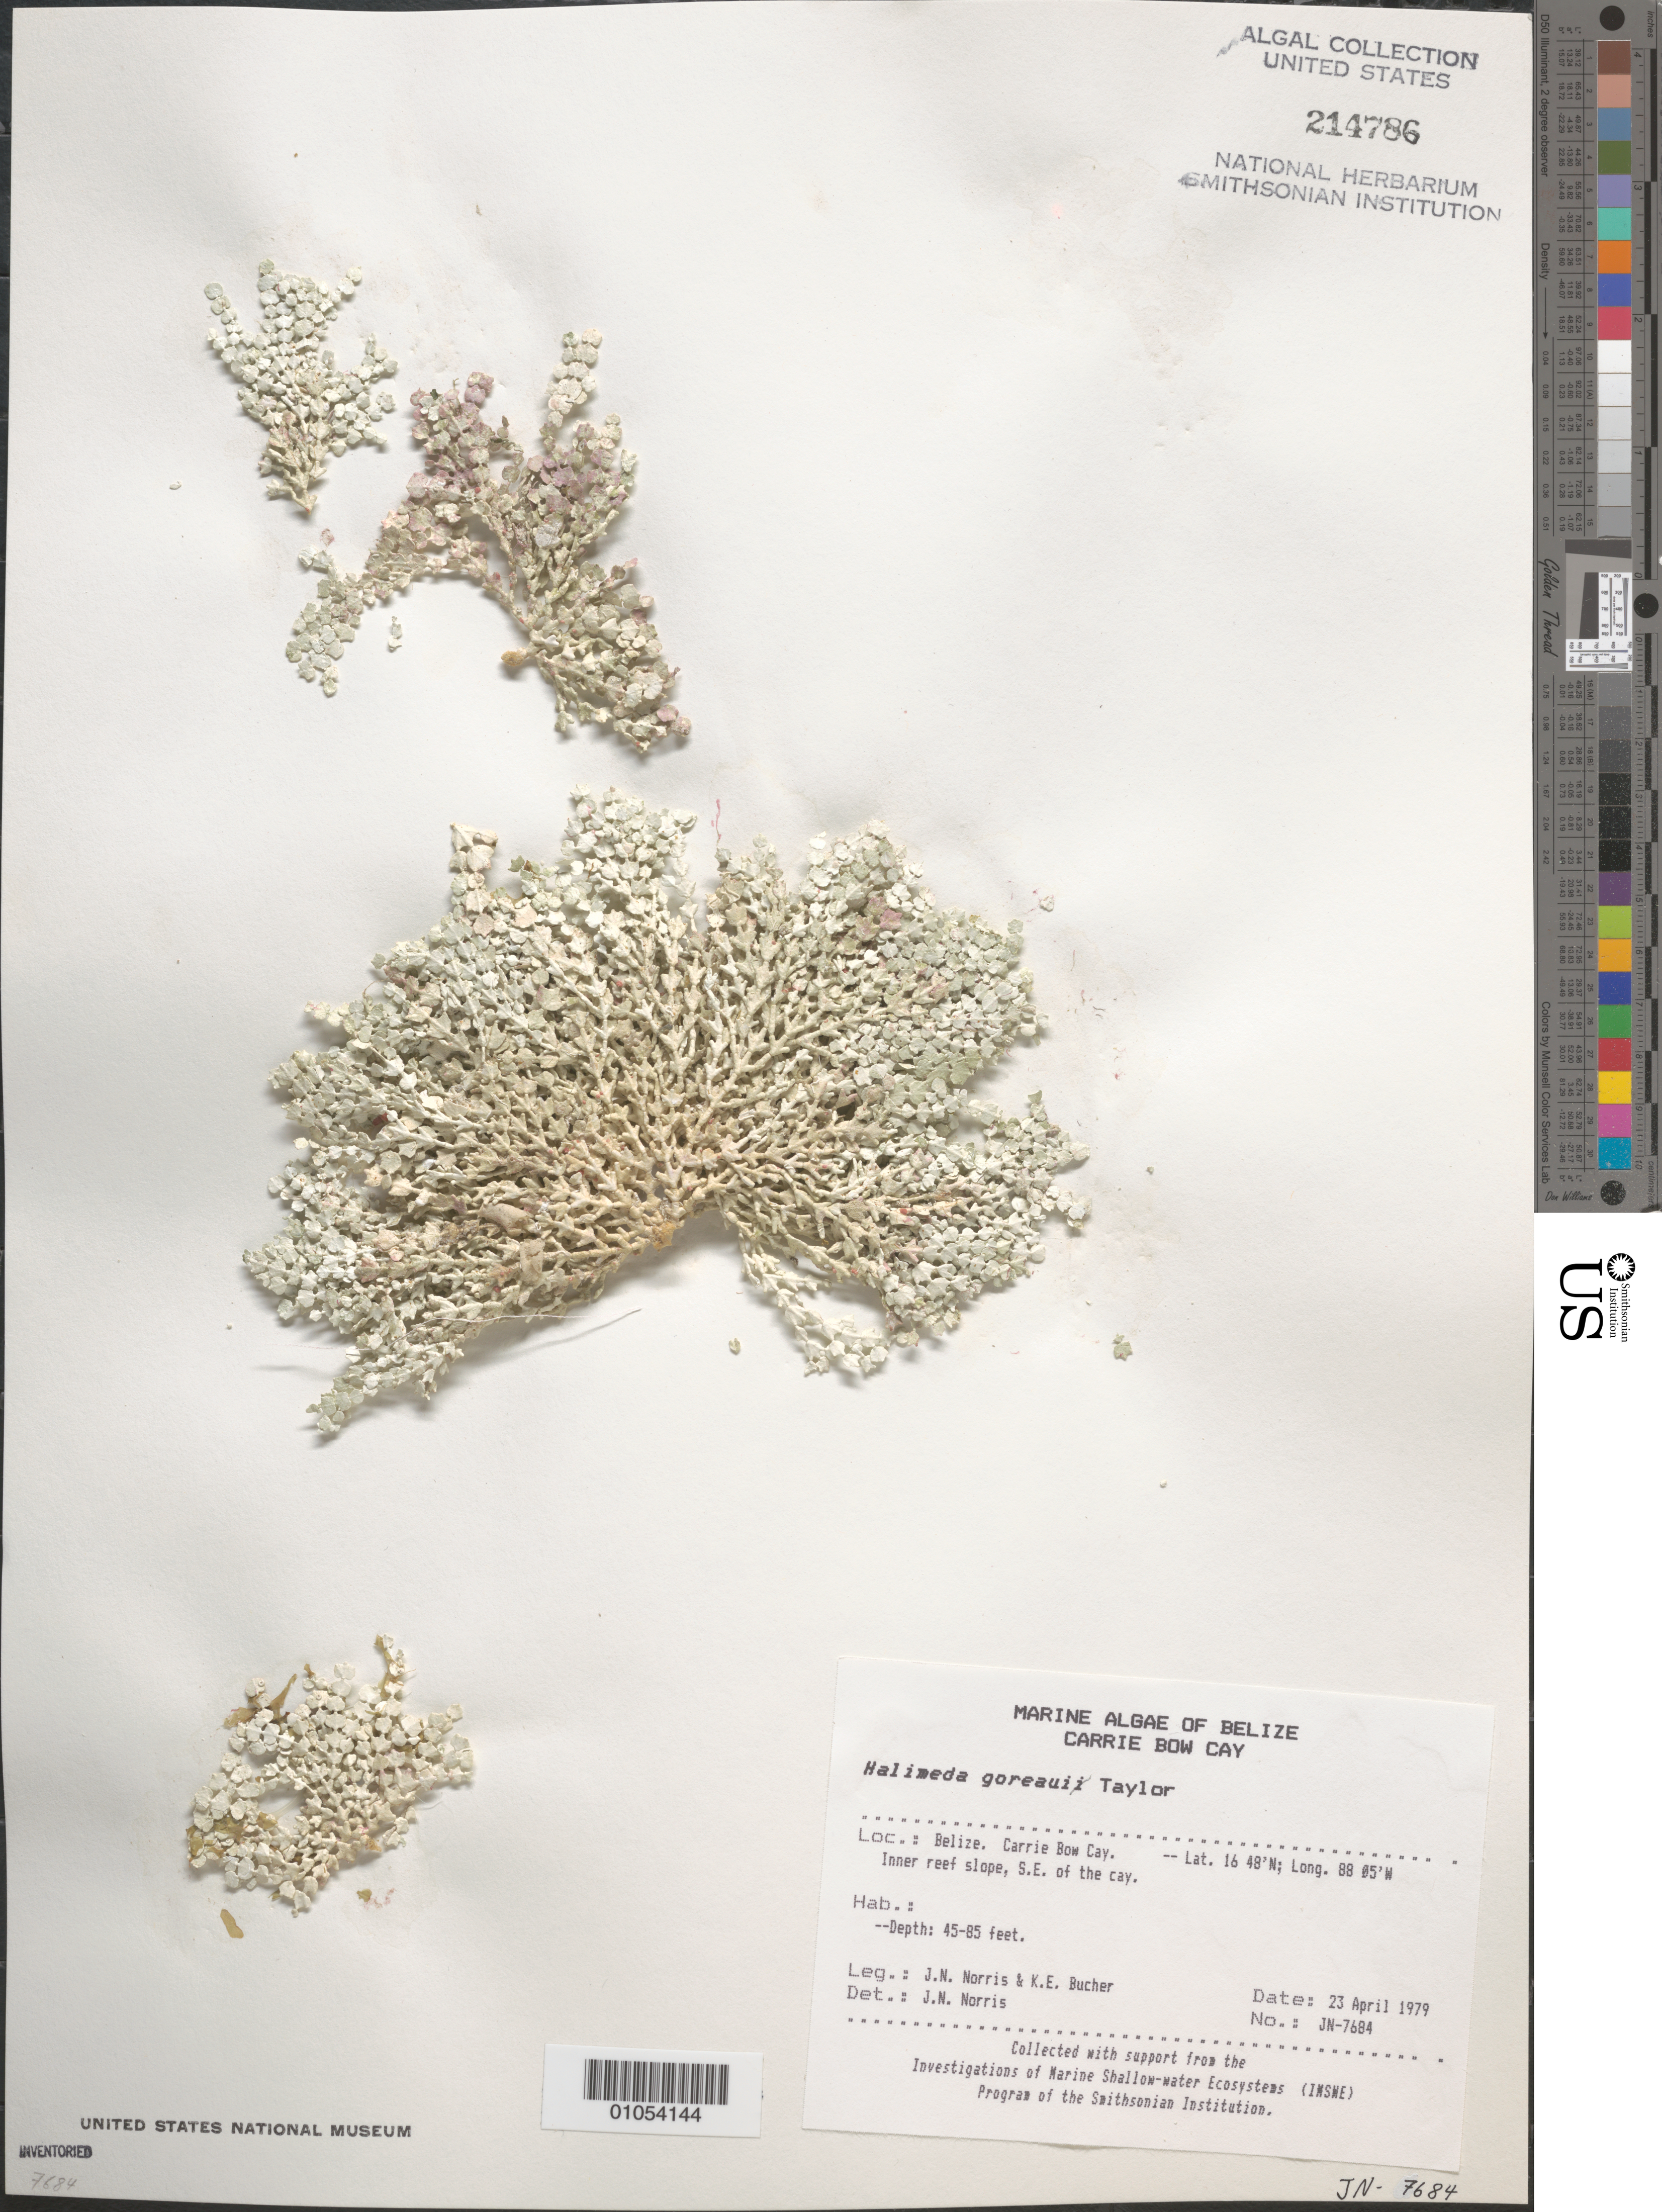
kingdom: Plantae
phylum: Chlorophyta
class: Ulvophyceae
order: Bryopsidales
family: Halimedaceae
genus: Halimeda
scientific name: Halimeda goreaui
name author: W.R. Taylor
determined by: Norris, James N.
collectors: J. N. Norris & K. E. Bucher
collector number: JN-7684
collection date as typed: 23 Apr 1979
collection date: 1979-04-23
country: Belize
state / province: Stann Creek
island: Carrie Bow Cay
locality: Southeast of Carrie Bow Cay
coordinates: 16 48'N, 88 05'W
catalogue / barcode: US 214786